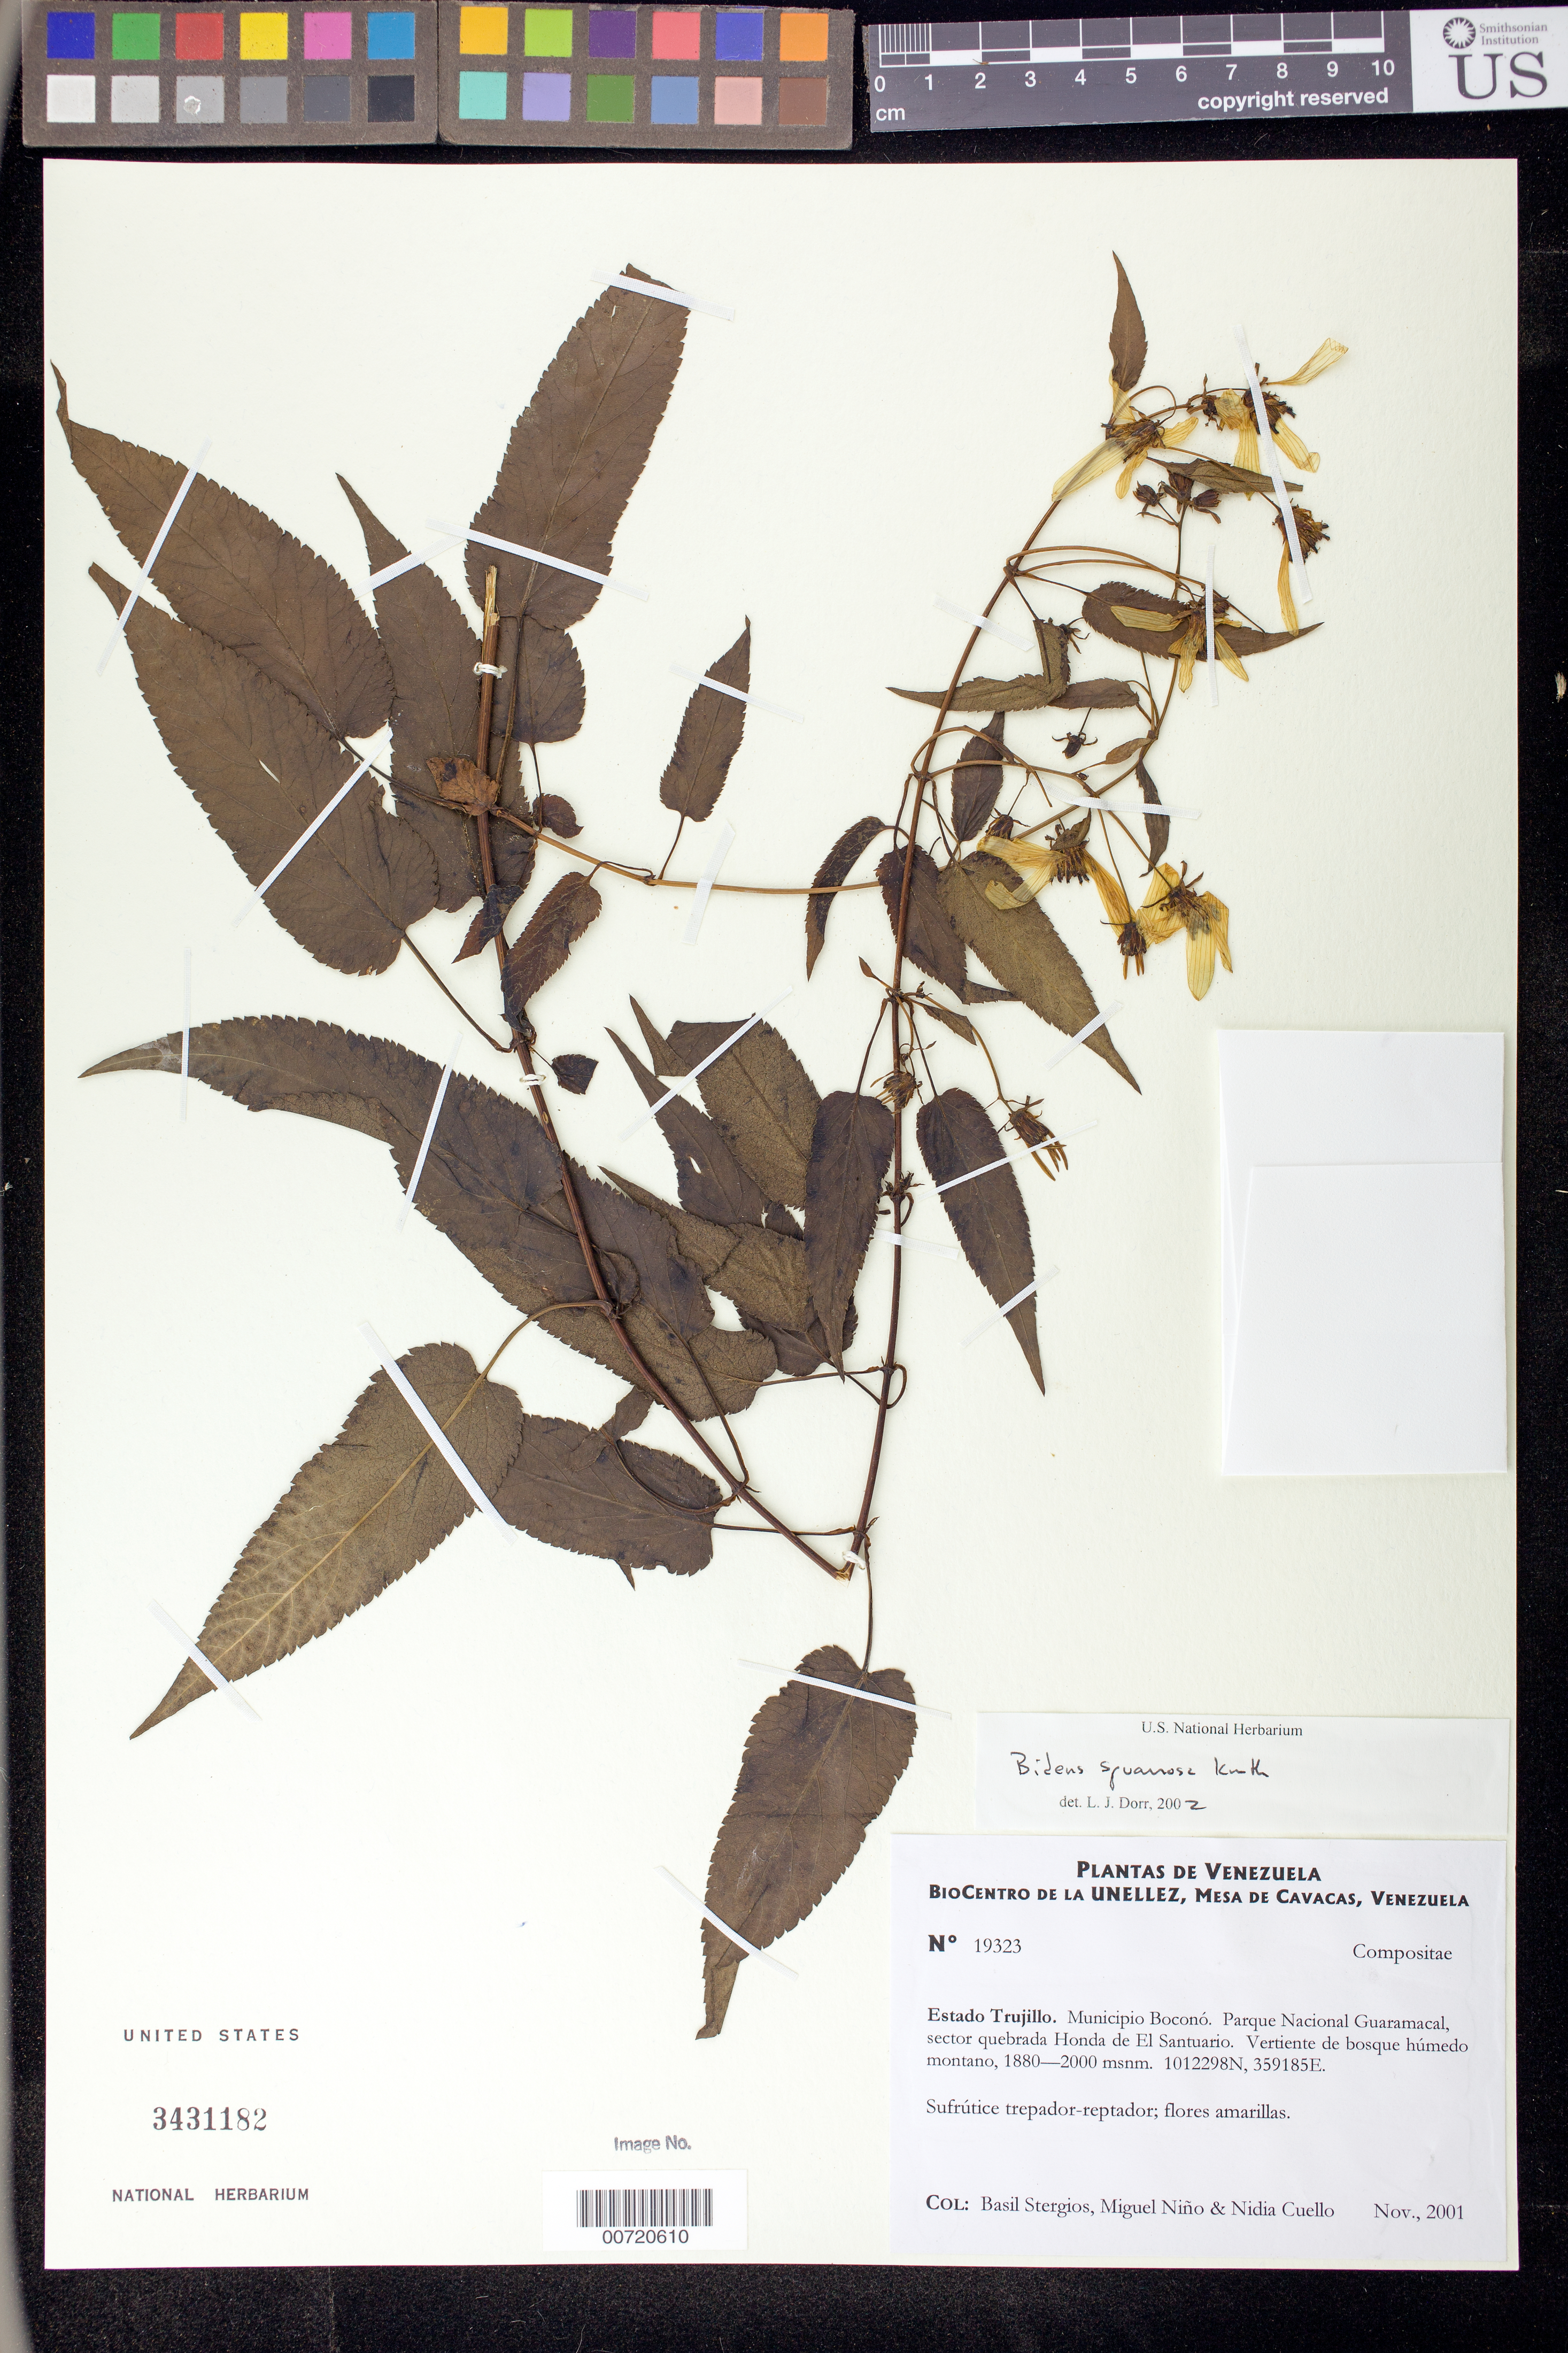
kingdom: Plantae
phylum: Tracheophyta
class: Magnoliopsida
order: Asterales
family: Asteraceae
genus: Bidens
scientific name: Bidens squarrosa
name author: Kunth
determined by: Dorr, L. J., (BOT), Smithsonian Institution - National Museum of Natural History (UNITED STATES)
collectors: B. G. Stergios, S. M. Niño & N. L. Cuello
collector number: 19323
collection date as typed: Nov 2001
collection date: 2001-11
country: Venezuela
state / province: Trujillo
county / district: Boconó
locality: Parque Nacional Guaramacal. Sector quebrada Honda de El Santuario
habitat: Vertiente de bosque húmedo montano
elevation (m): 1880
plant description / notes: PORT, US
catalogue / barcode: US 3431182